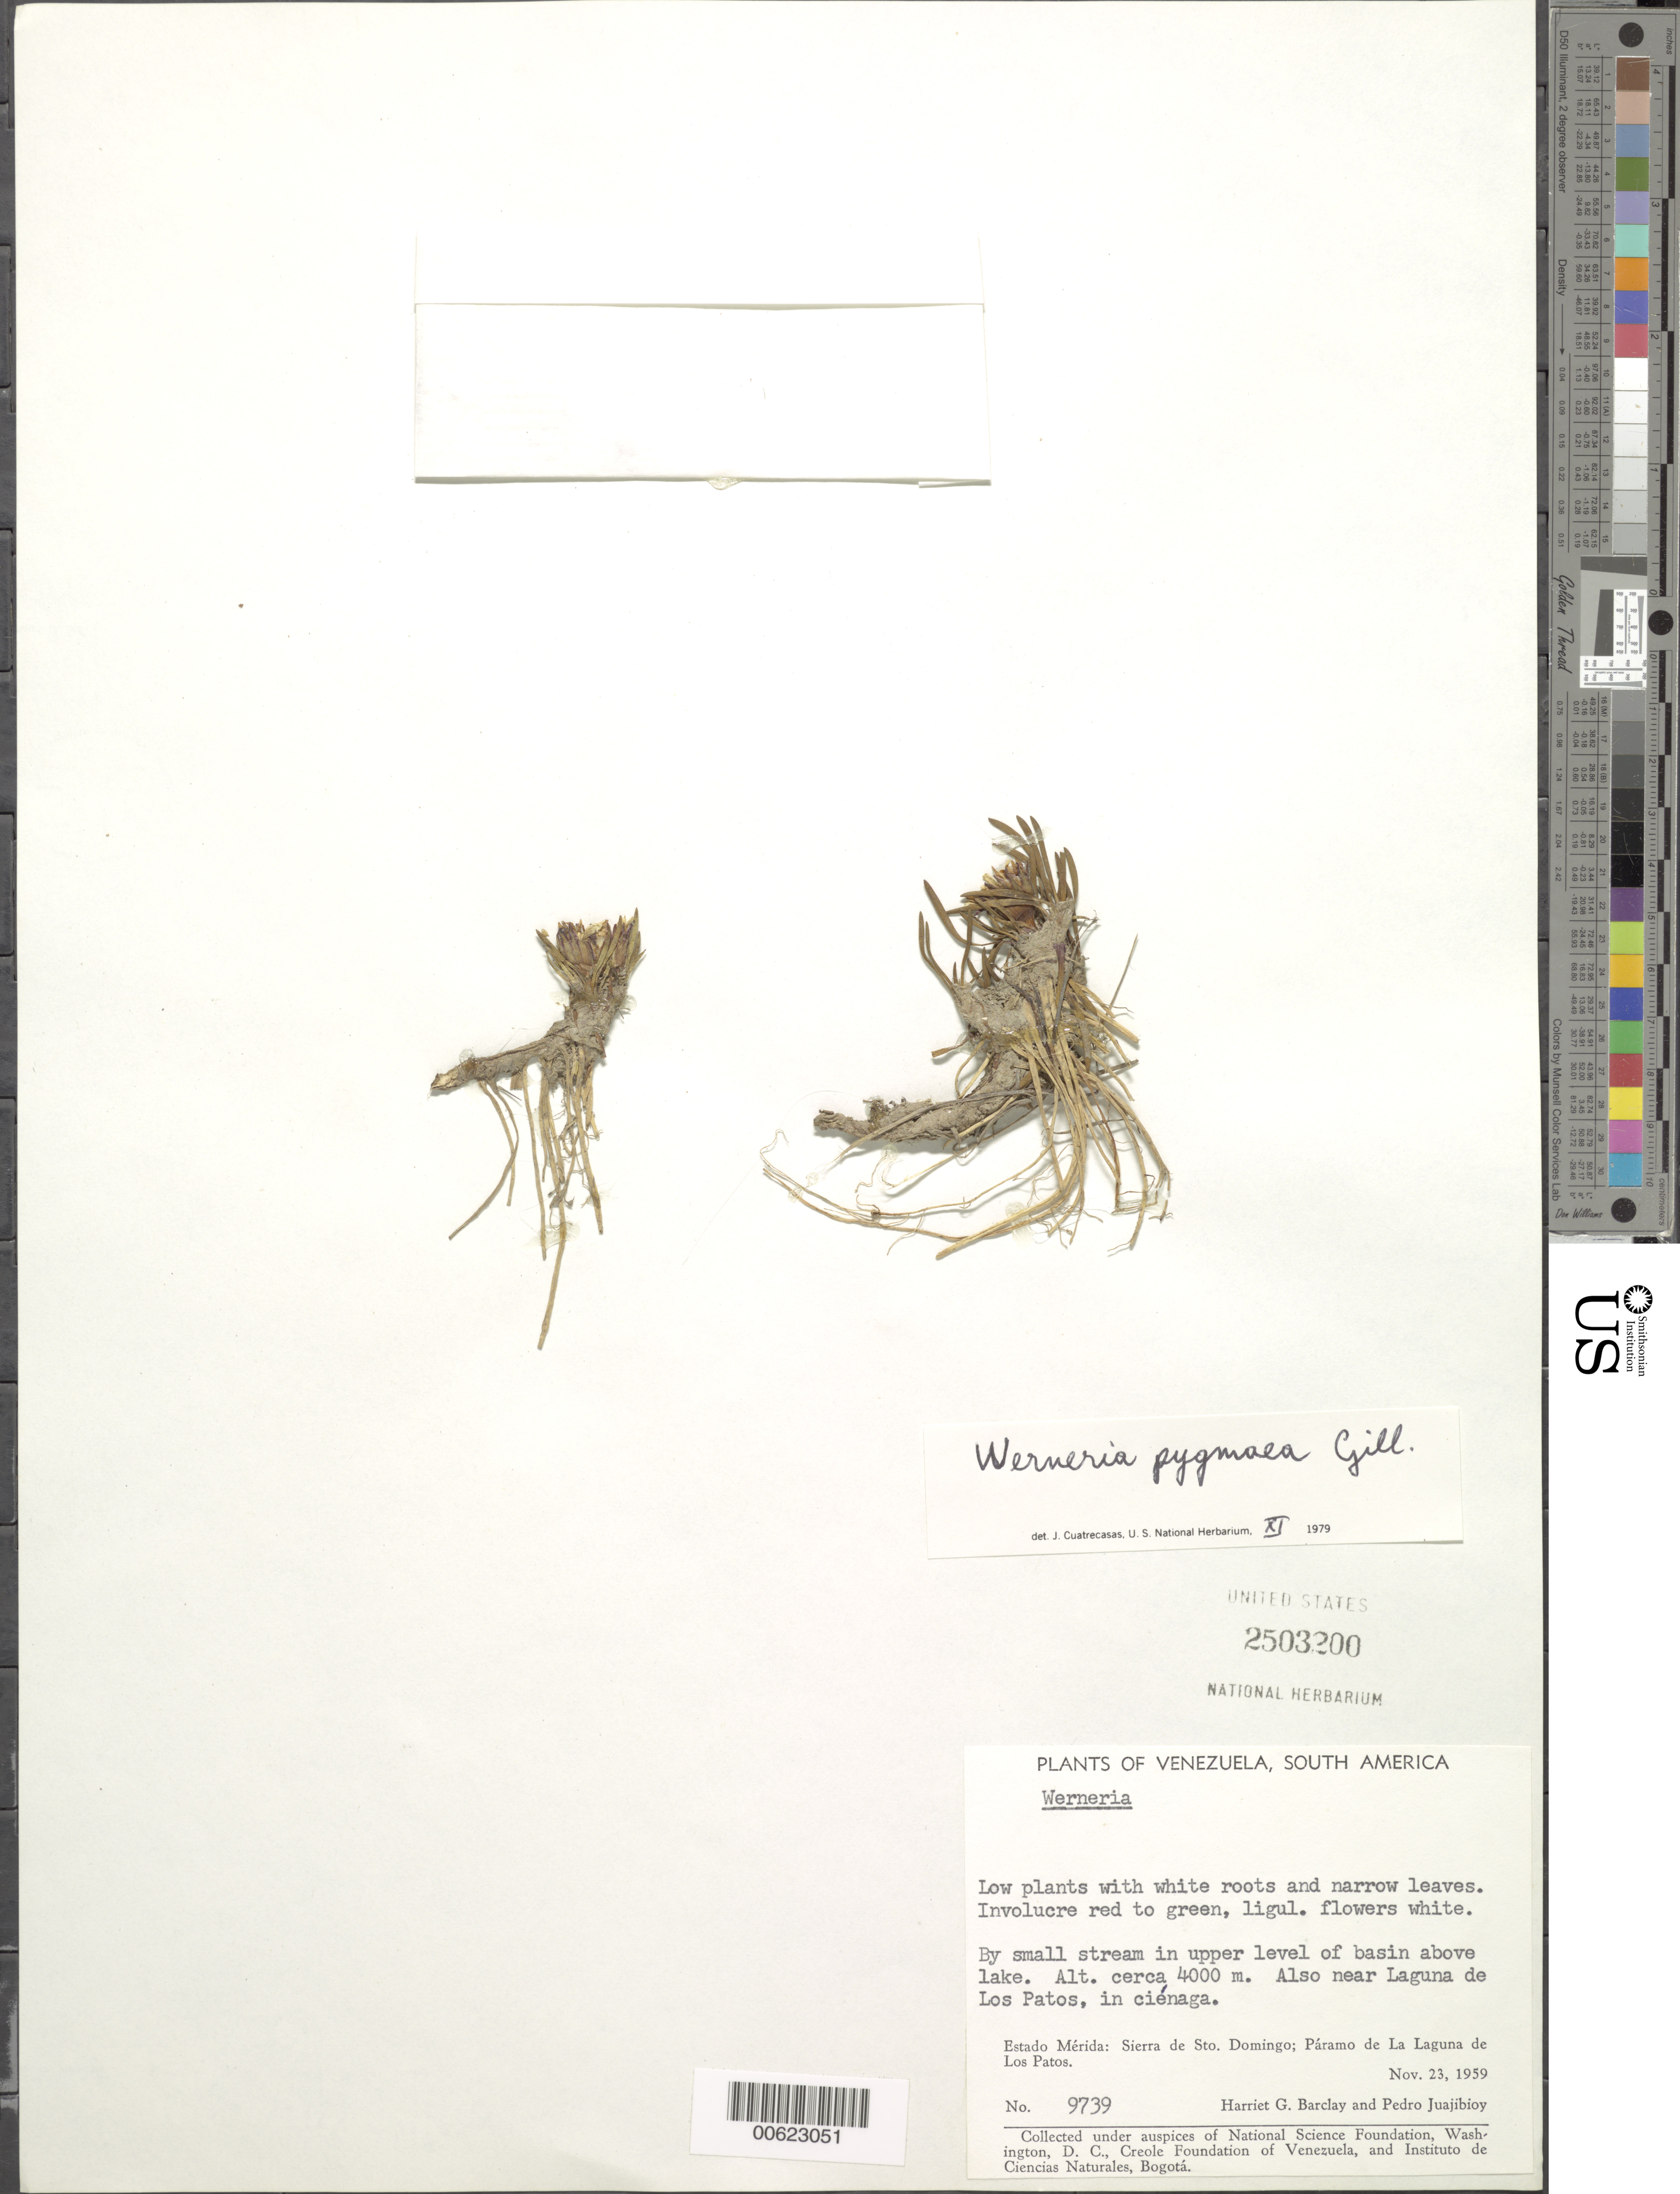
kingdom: Plantae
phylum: Tracheophyta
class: Magnoliopsida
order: Asterales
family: Asteraceae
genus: Werneria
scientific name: Werneria pygmaea complex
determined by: Calvo, Joel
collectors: H. G. Barclay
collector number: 9739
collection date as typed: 23-Nov-59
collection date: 1959-11-23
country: Venezuela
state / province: Mérida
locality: Sierra de Sto. Domingo; Paramo de La Laguna de Los Patos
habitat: By small stream, upper level of basin above lake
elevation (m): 4000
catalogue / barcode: US 2503200